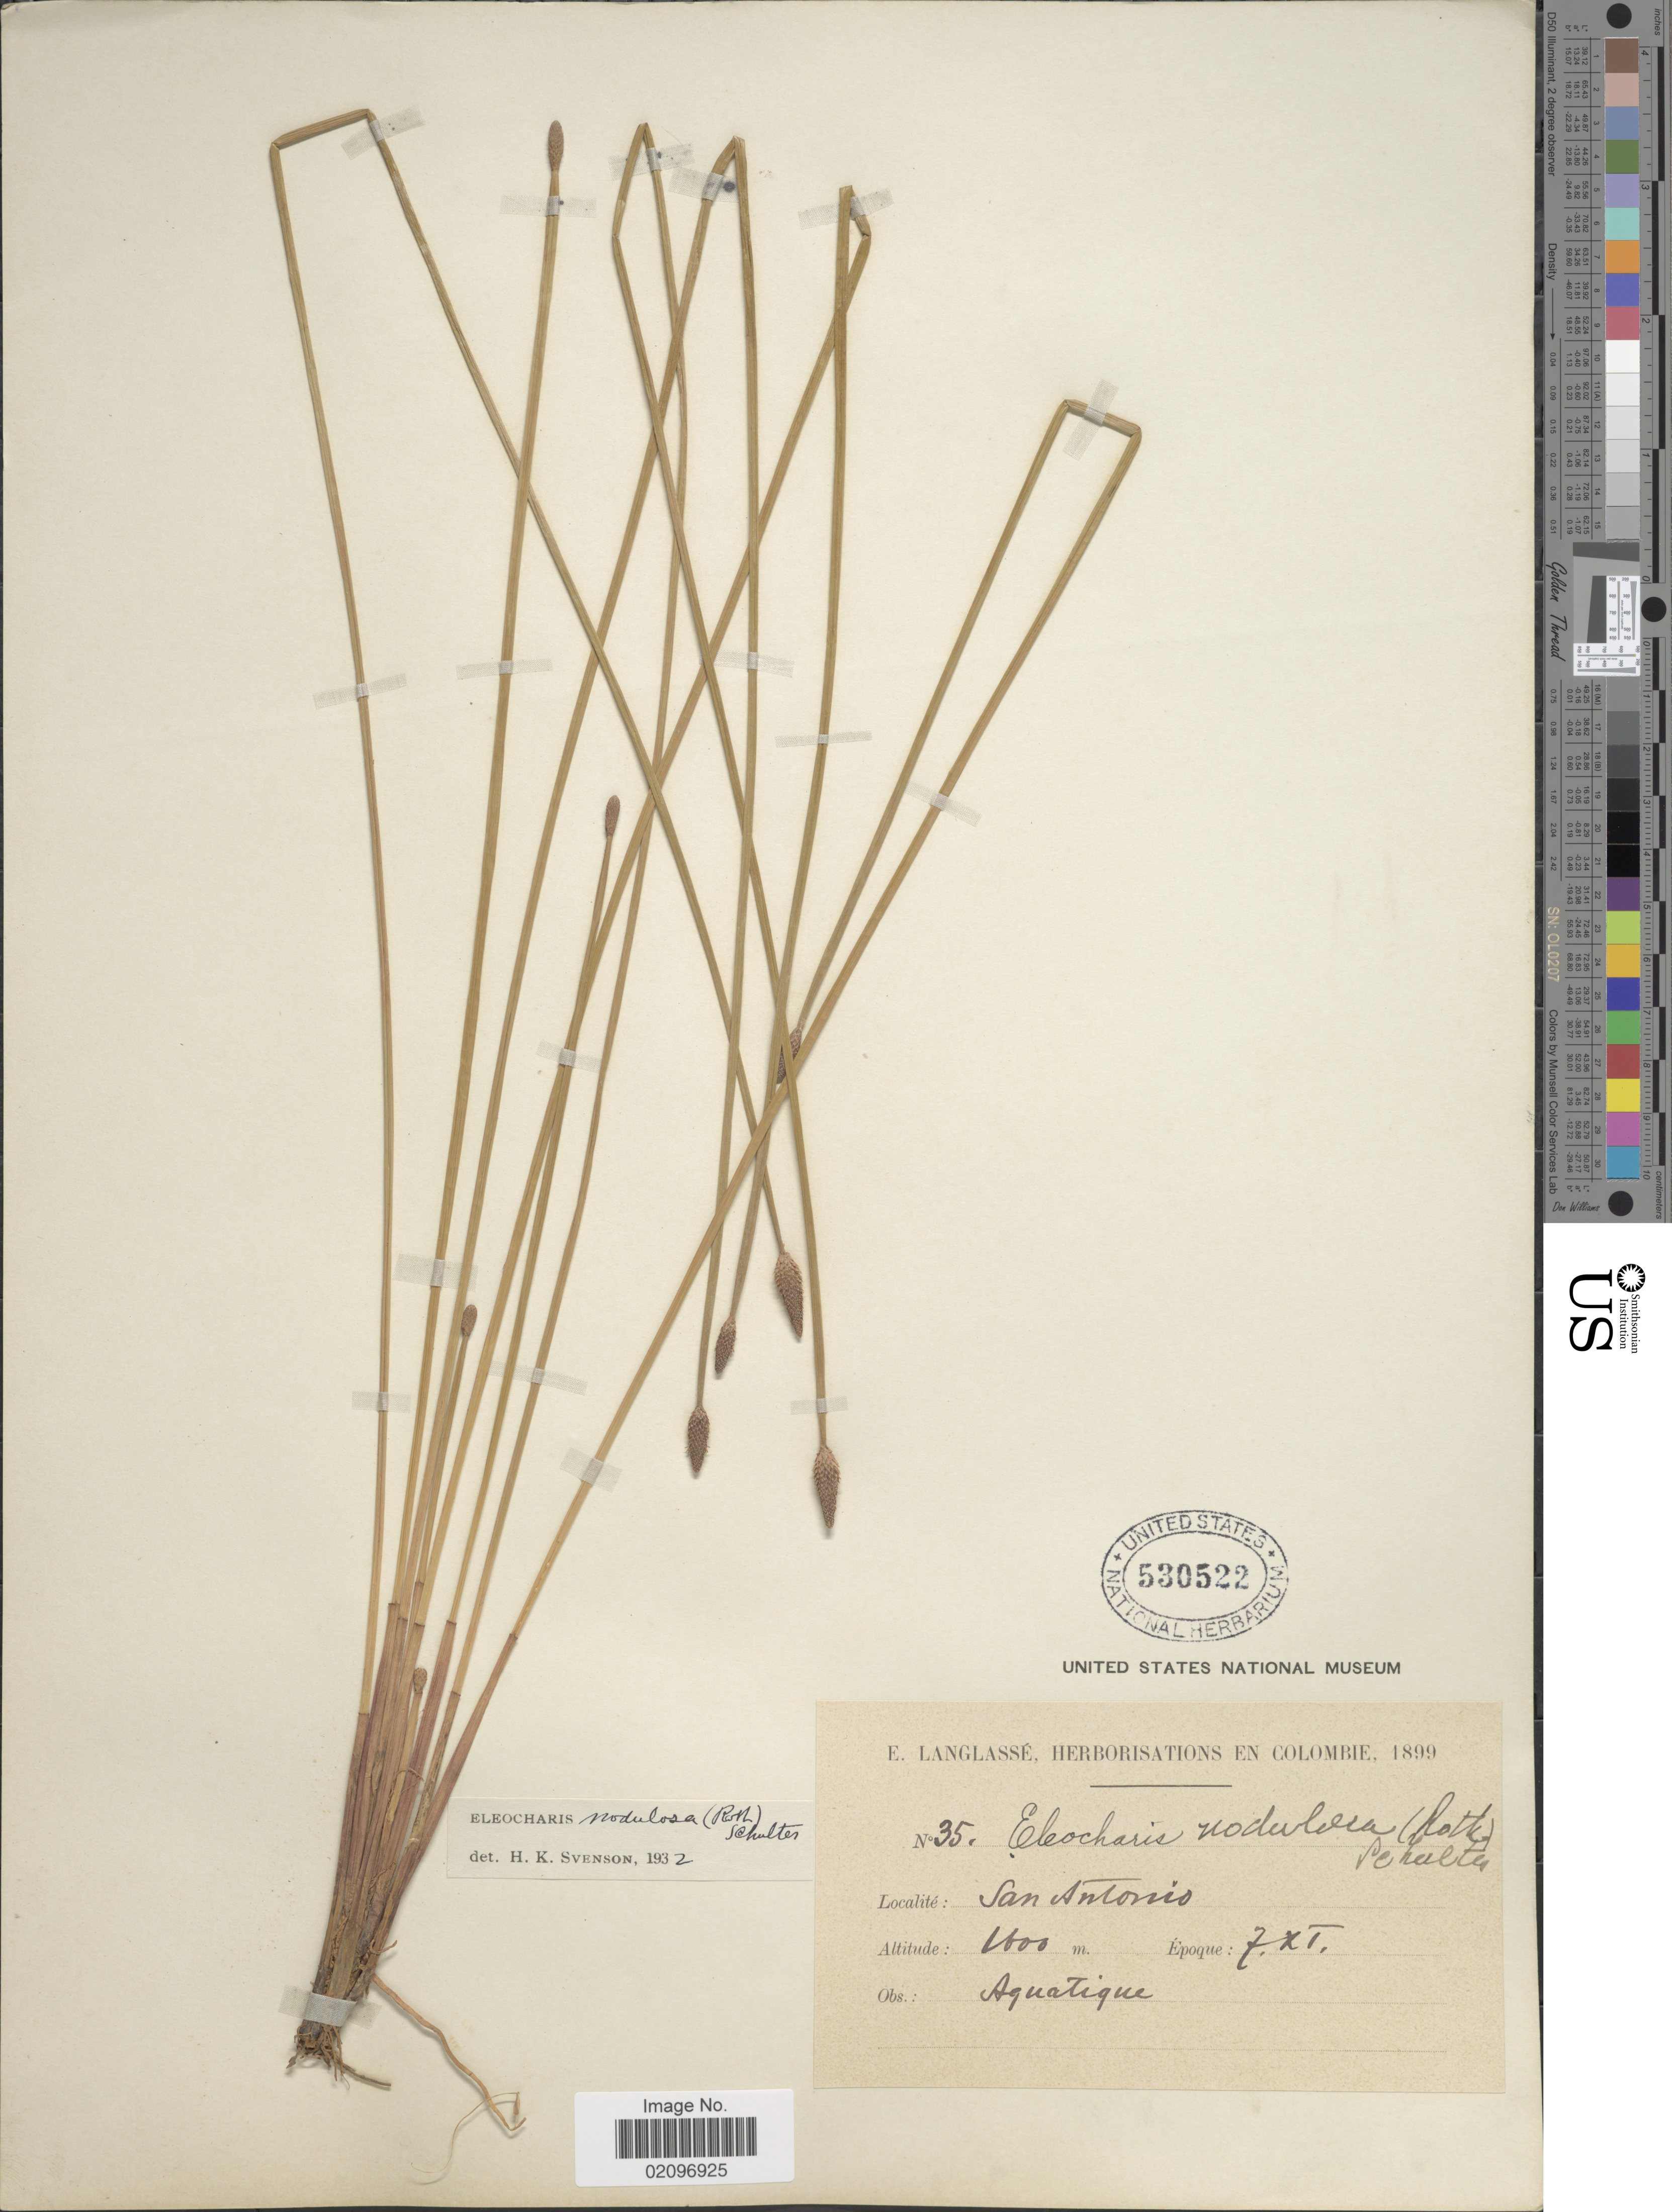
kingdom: Plantae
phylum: Tracheophyta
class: Liliopsida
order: Poales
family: Cyperaceae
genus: Eleocharis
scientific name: Eleocharis montana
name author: (Kunth) Roem. & Schult.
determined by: Strong, Mark T., (BOT), Smithsonian Institution - National Museum of Natural History (UNITED STATES)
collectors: E. Langlassé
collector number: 35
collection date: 1899-11-07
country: Colombia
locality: San Antonio, Herborisations en Colombie.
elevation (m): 1600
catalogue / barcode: US 530522